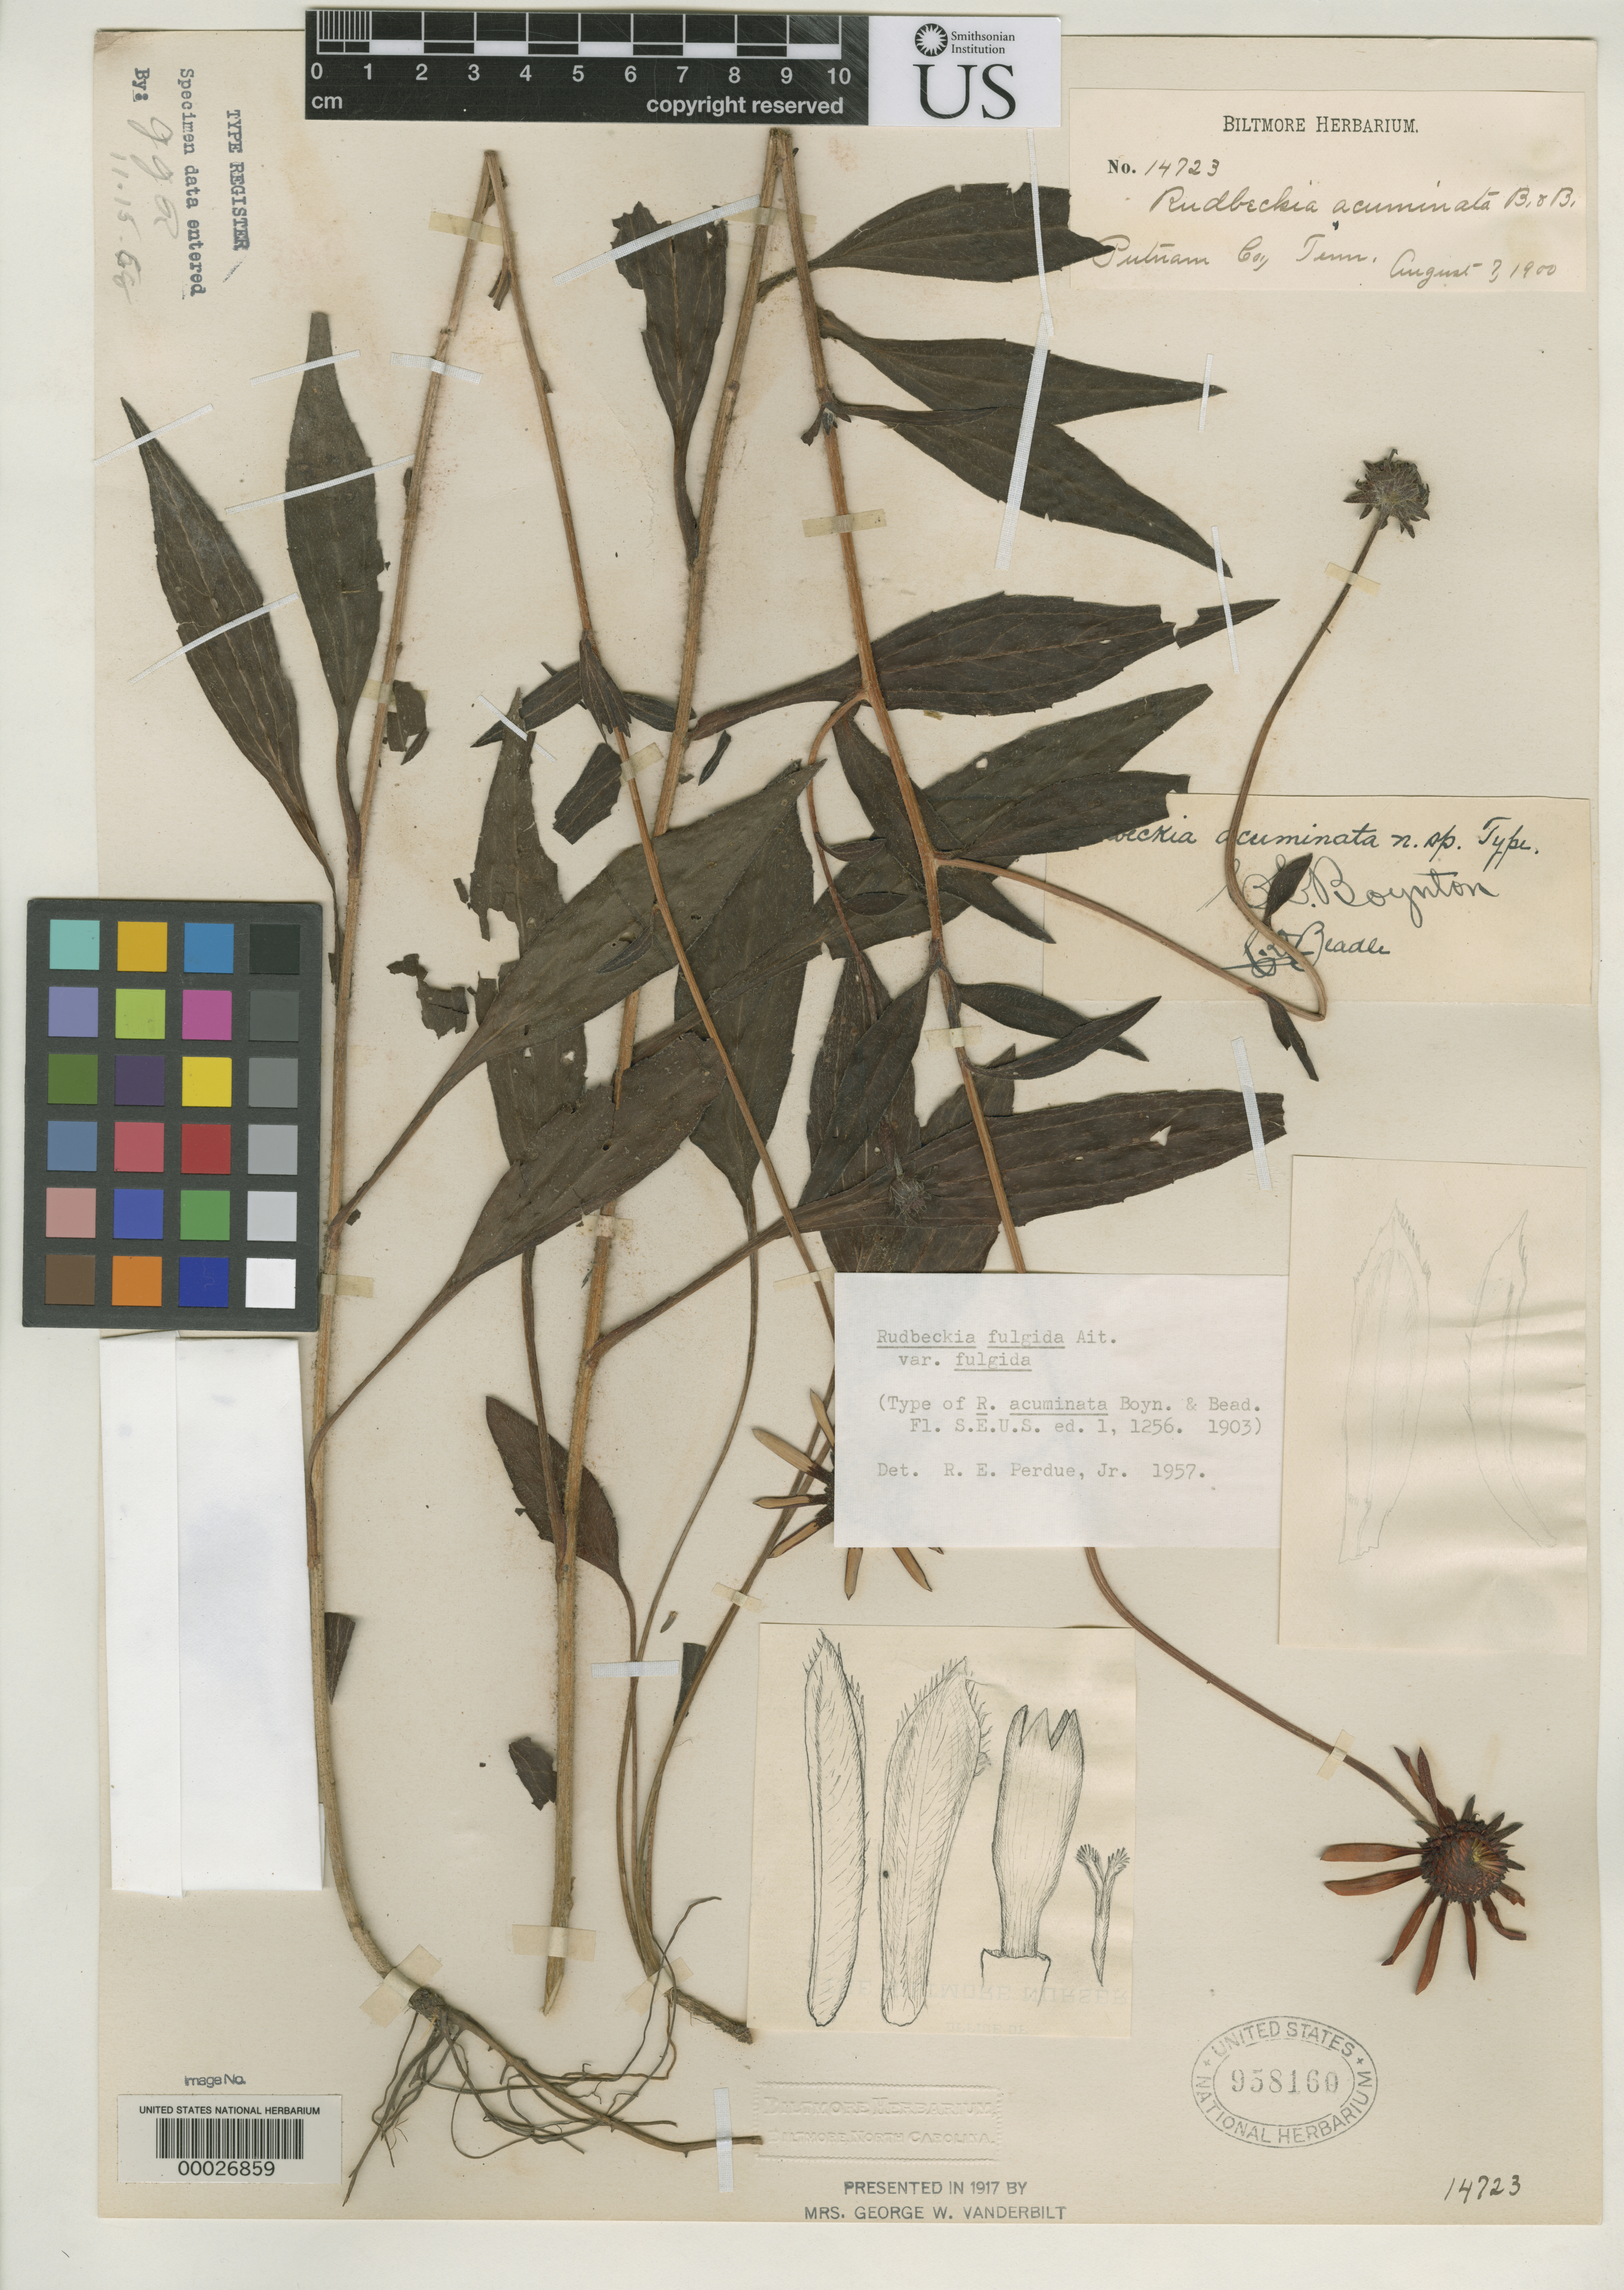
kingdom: Plantae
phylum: Tracheophyta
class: Magnoliopsida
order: Asterales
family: Asteraceae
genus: Rudbeckia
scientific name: Rudbeckia acuminata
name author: C.L. Boynton & Beadle in Small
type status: Holotype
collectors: ex herb. Biltmore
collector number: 14723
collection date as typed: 07 Aug 1900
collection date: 1900-08-07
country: United States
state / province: Tennessee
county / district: Putnam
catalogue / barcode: US 958160